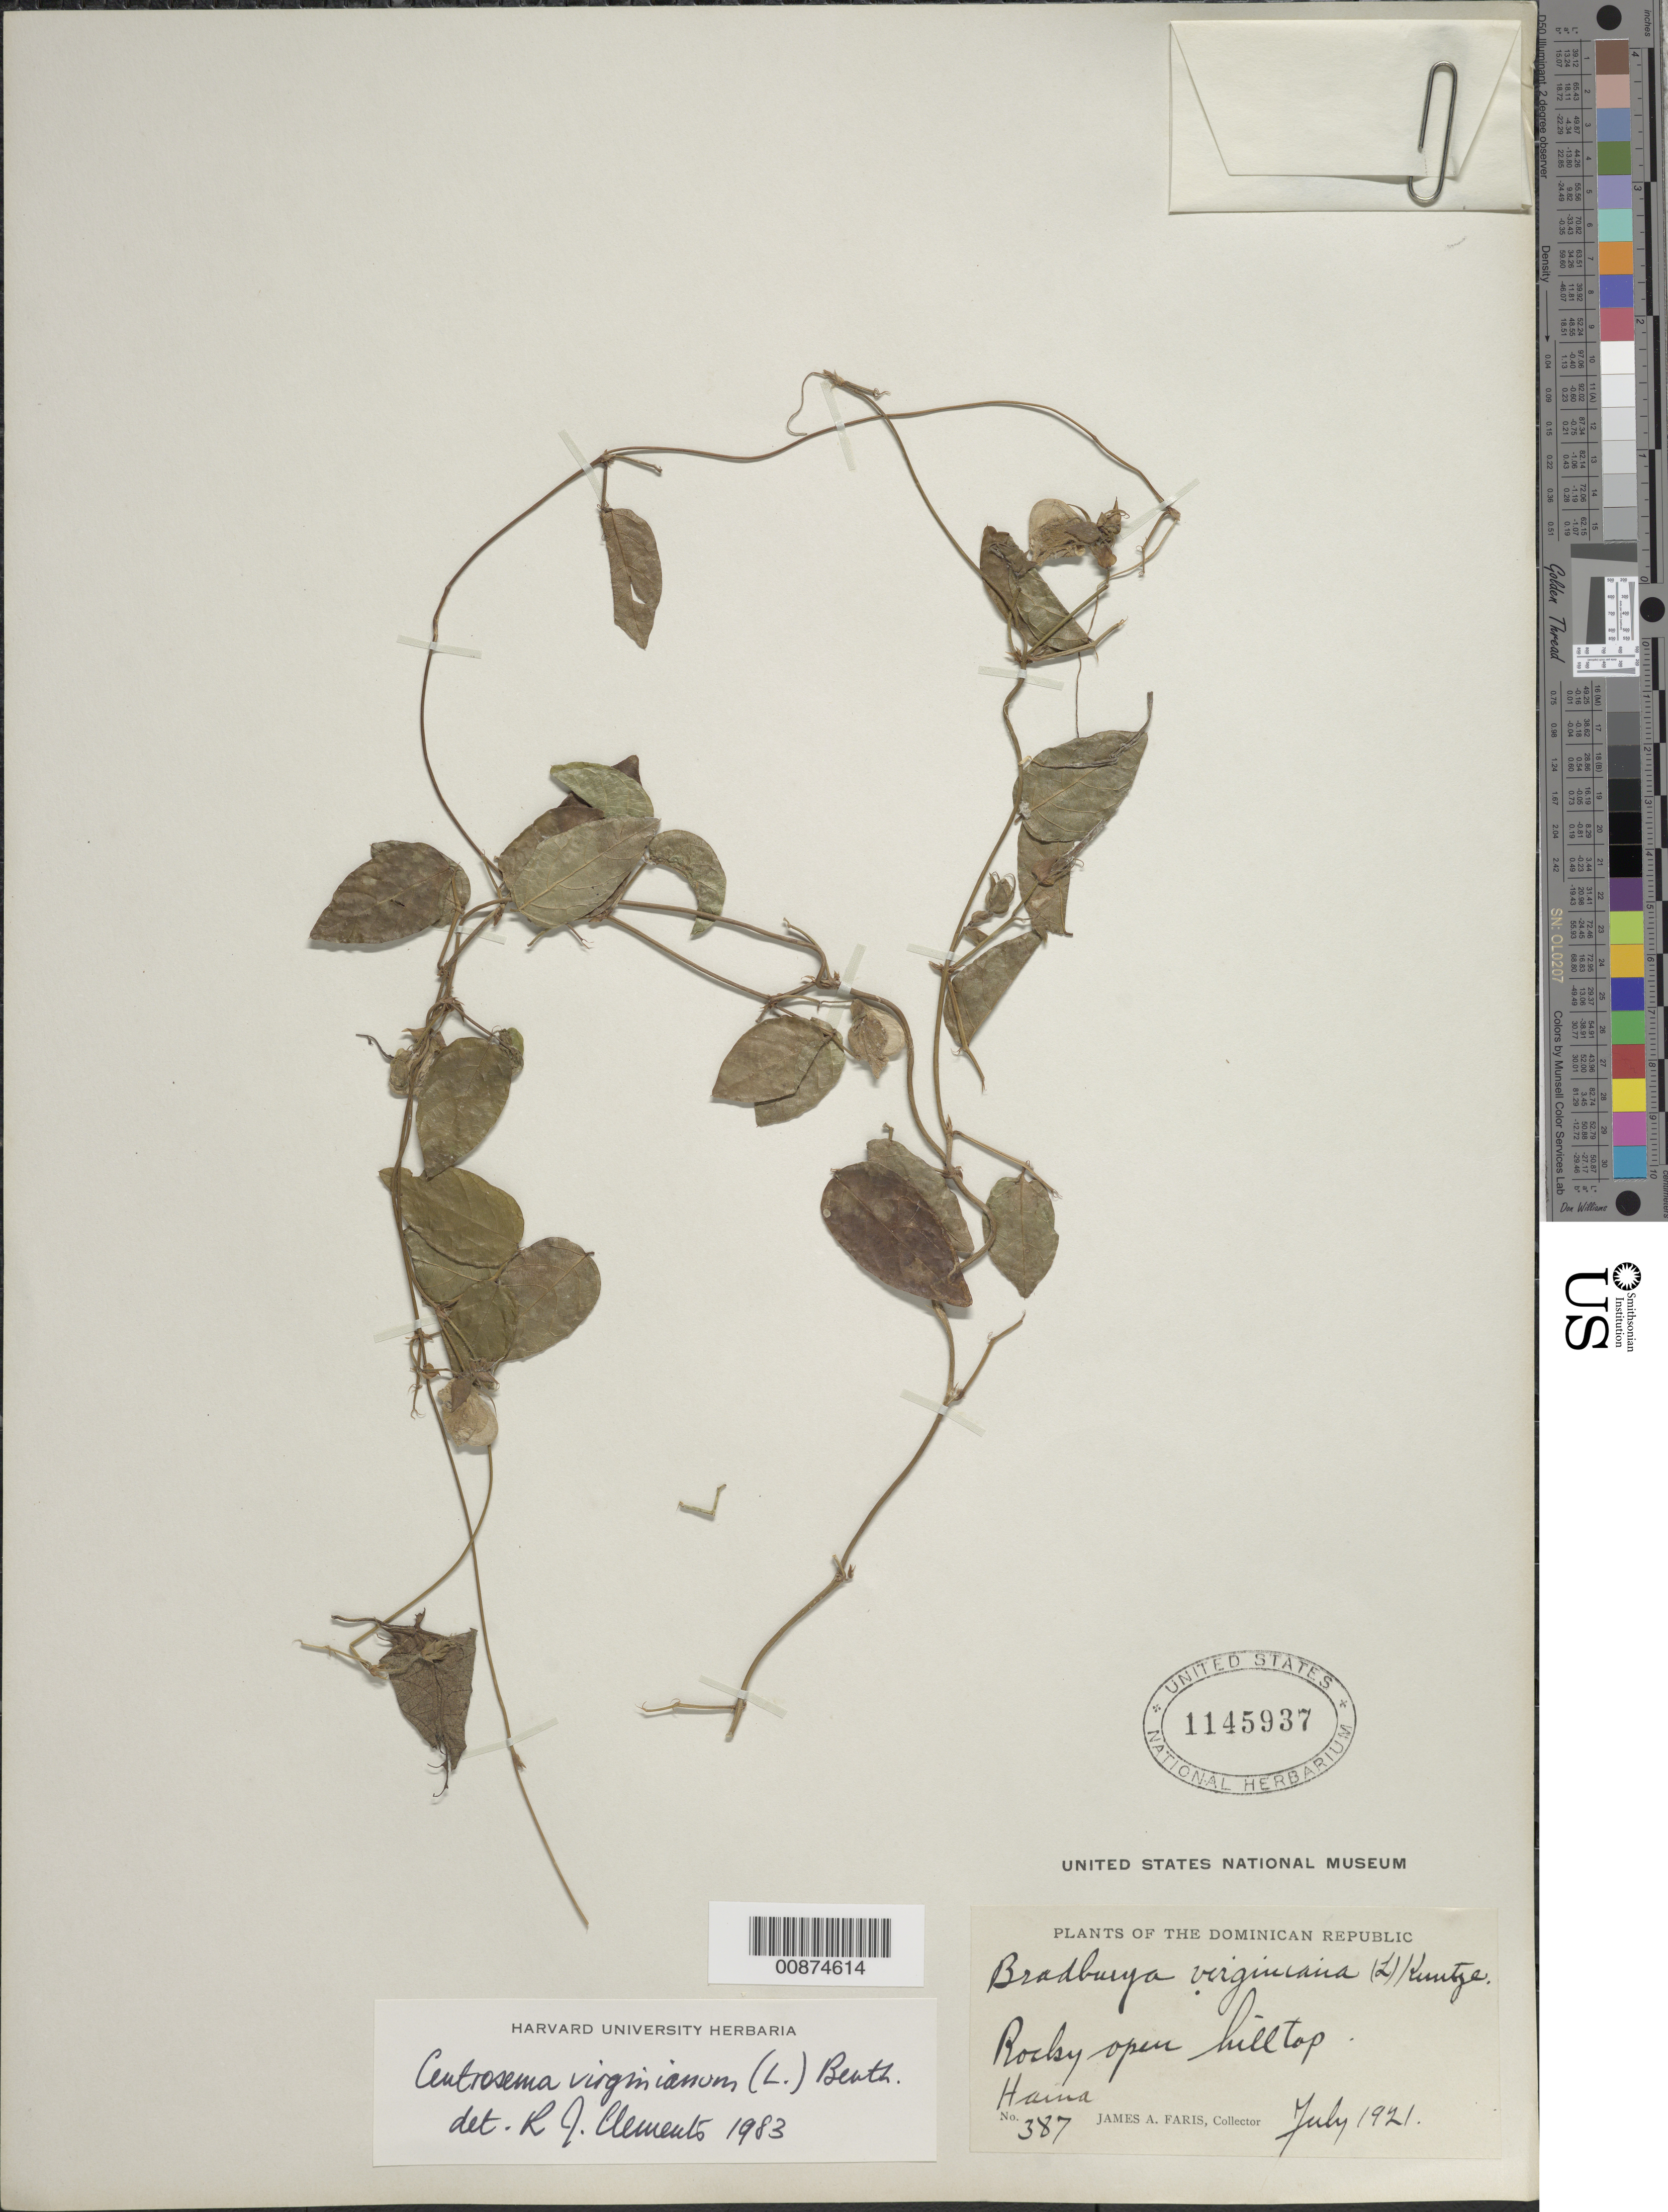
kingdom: Plantae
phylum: Tracheophyta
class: Magnoliopsida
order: Fabales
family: Fabaceae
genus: Centrosema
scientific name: Centrosema virginianum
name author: (L.) Benth.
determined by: Clements, R. J.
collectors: J. Faris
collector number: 387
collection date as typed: Jul 1921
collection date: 1921-07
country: Dominican Republic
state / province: San Cristóbal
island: Hispaniola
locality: Haina.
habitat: Rocky open hilltop.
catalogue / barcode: US 1145937